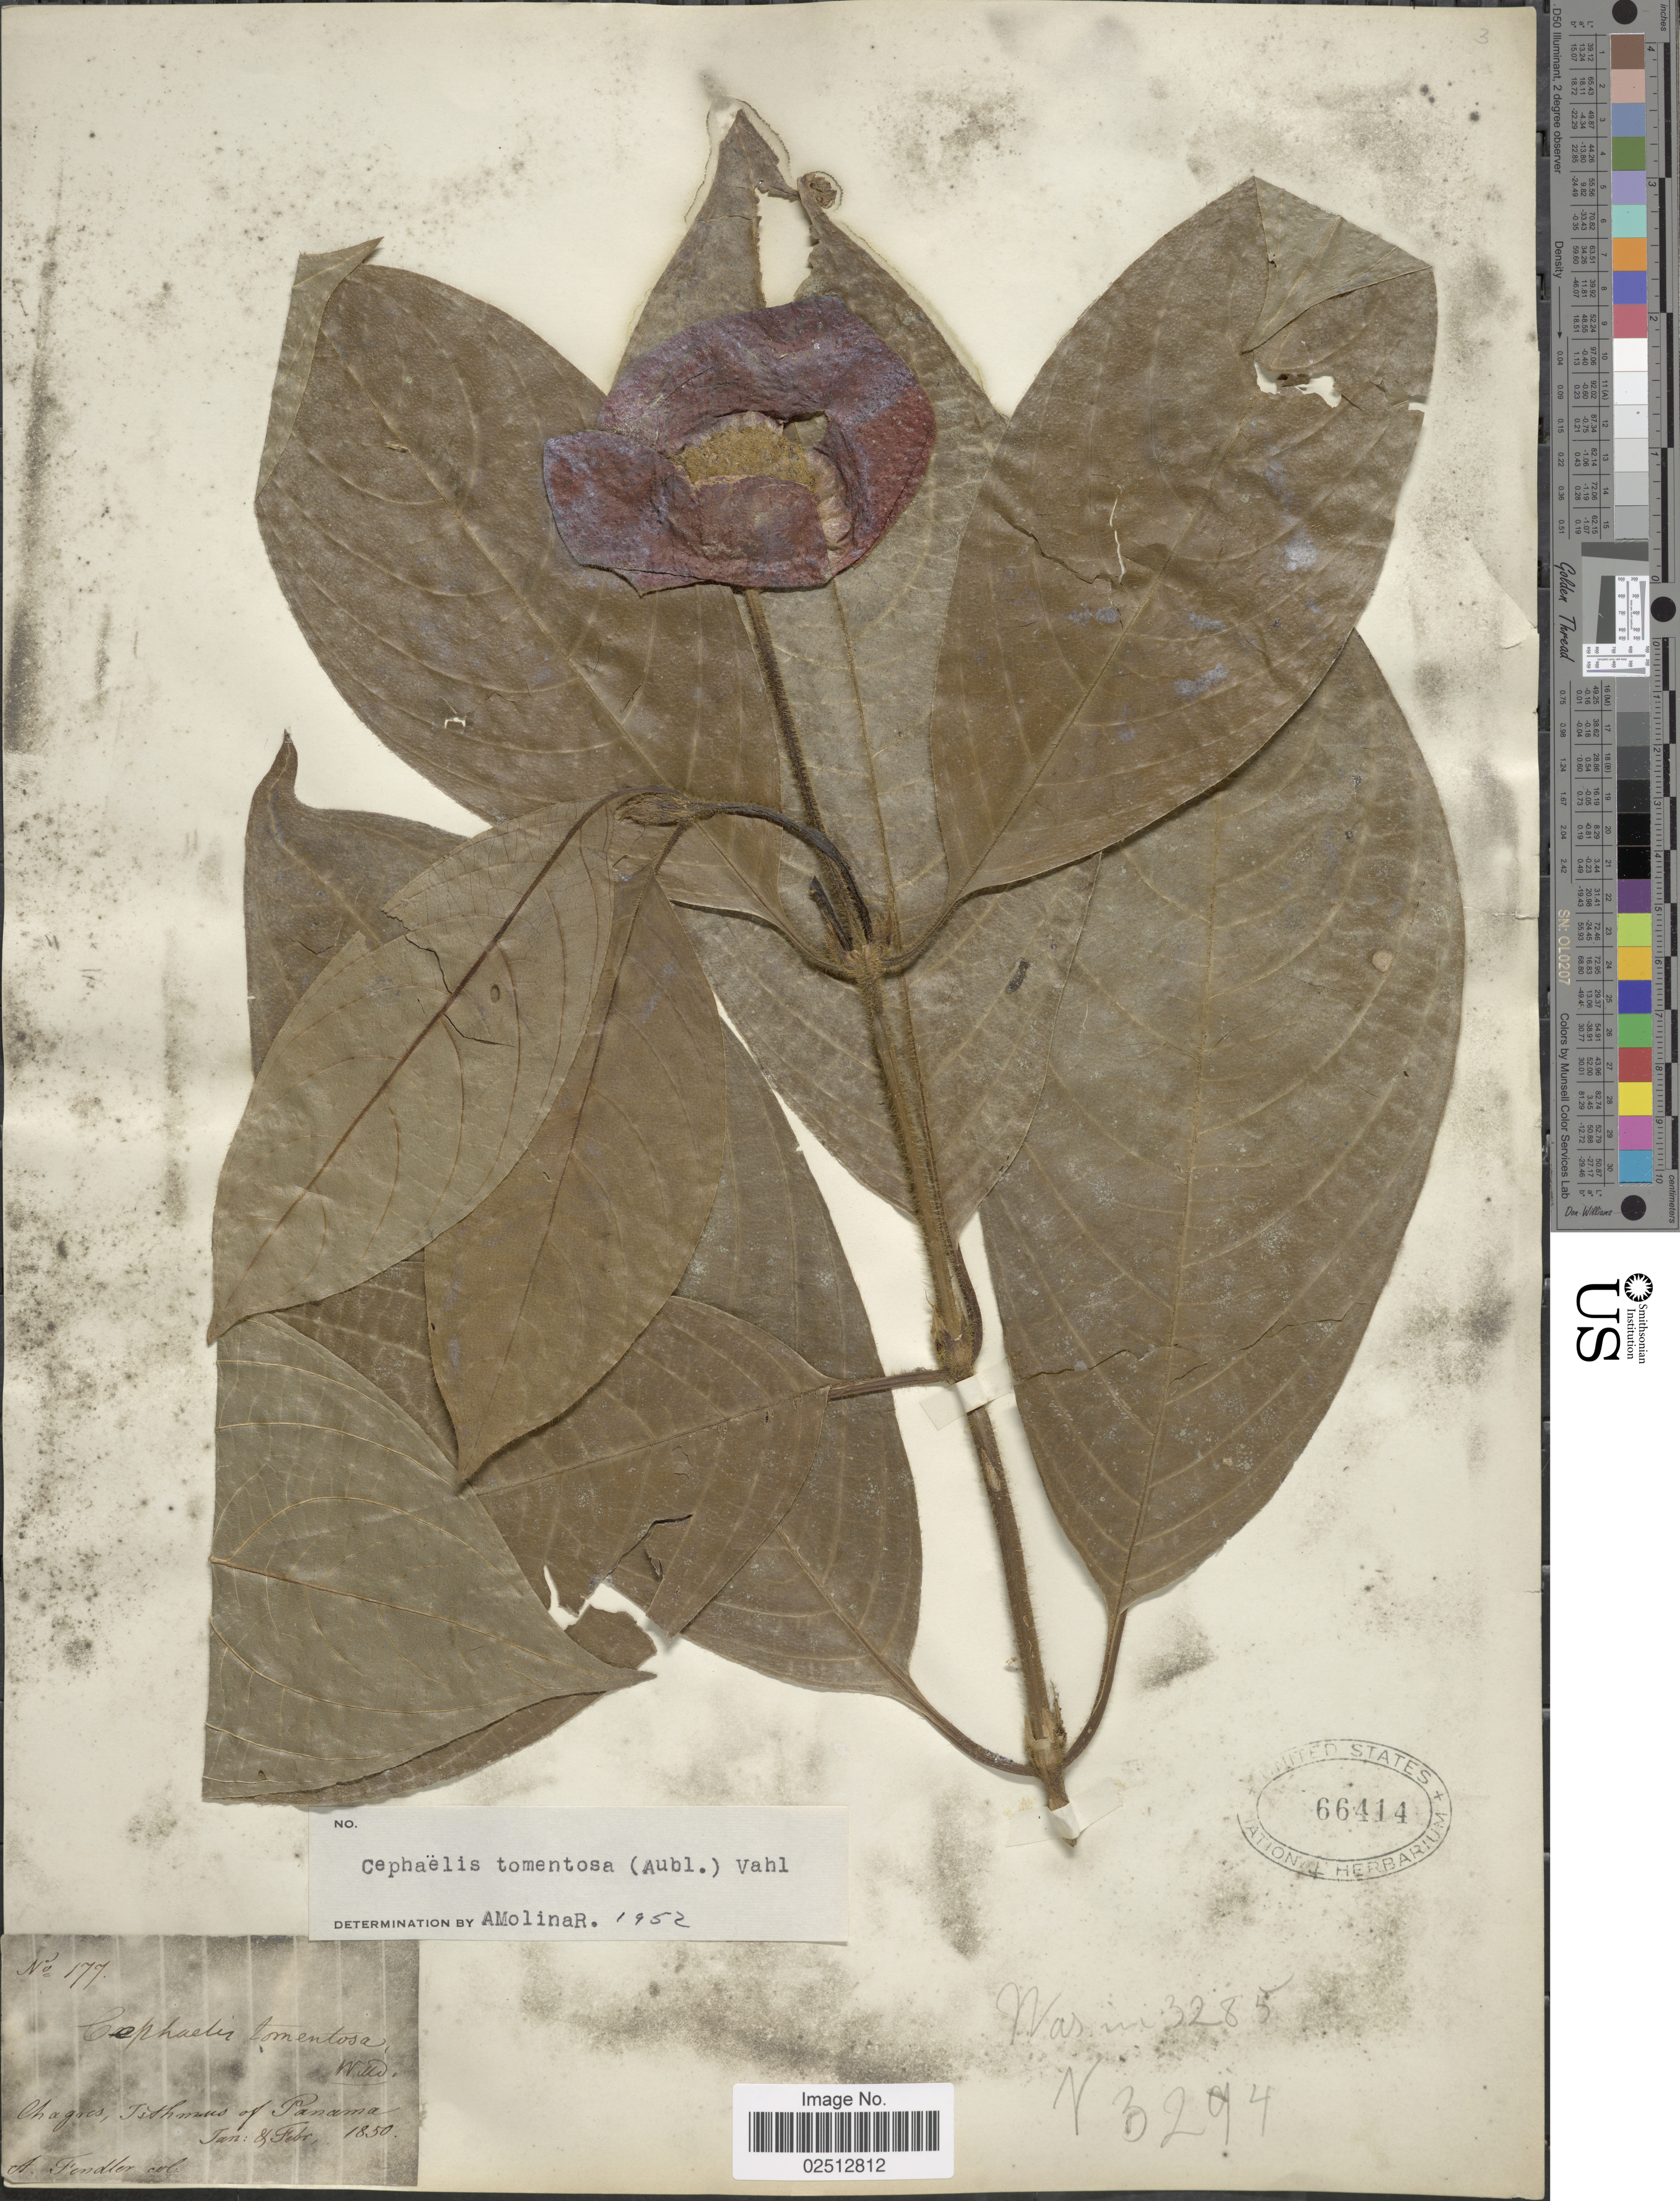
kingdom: Plantae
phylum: Tracheophyta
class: Magnoliopsida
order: Gentianales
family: Rubiaceae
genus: Psychotria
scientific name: Psychotria poeppigiana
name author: Müll. Arg.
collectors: A. Fendler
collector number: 177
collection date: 1850-01/1850-02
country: Panama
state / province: Panamá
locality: Chagras, Isthmus of Panama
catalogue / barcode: US 66414